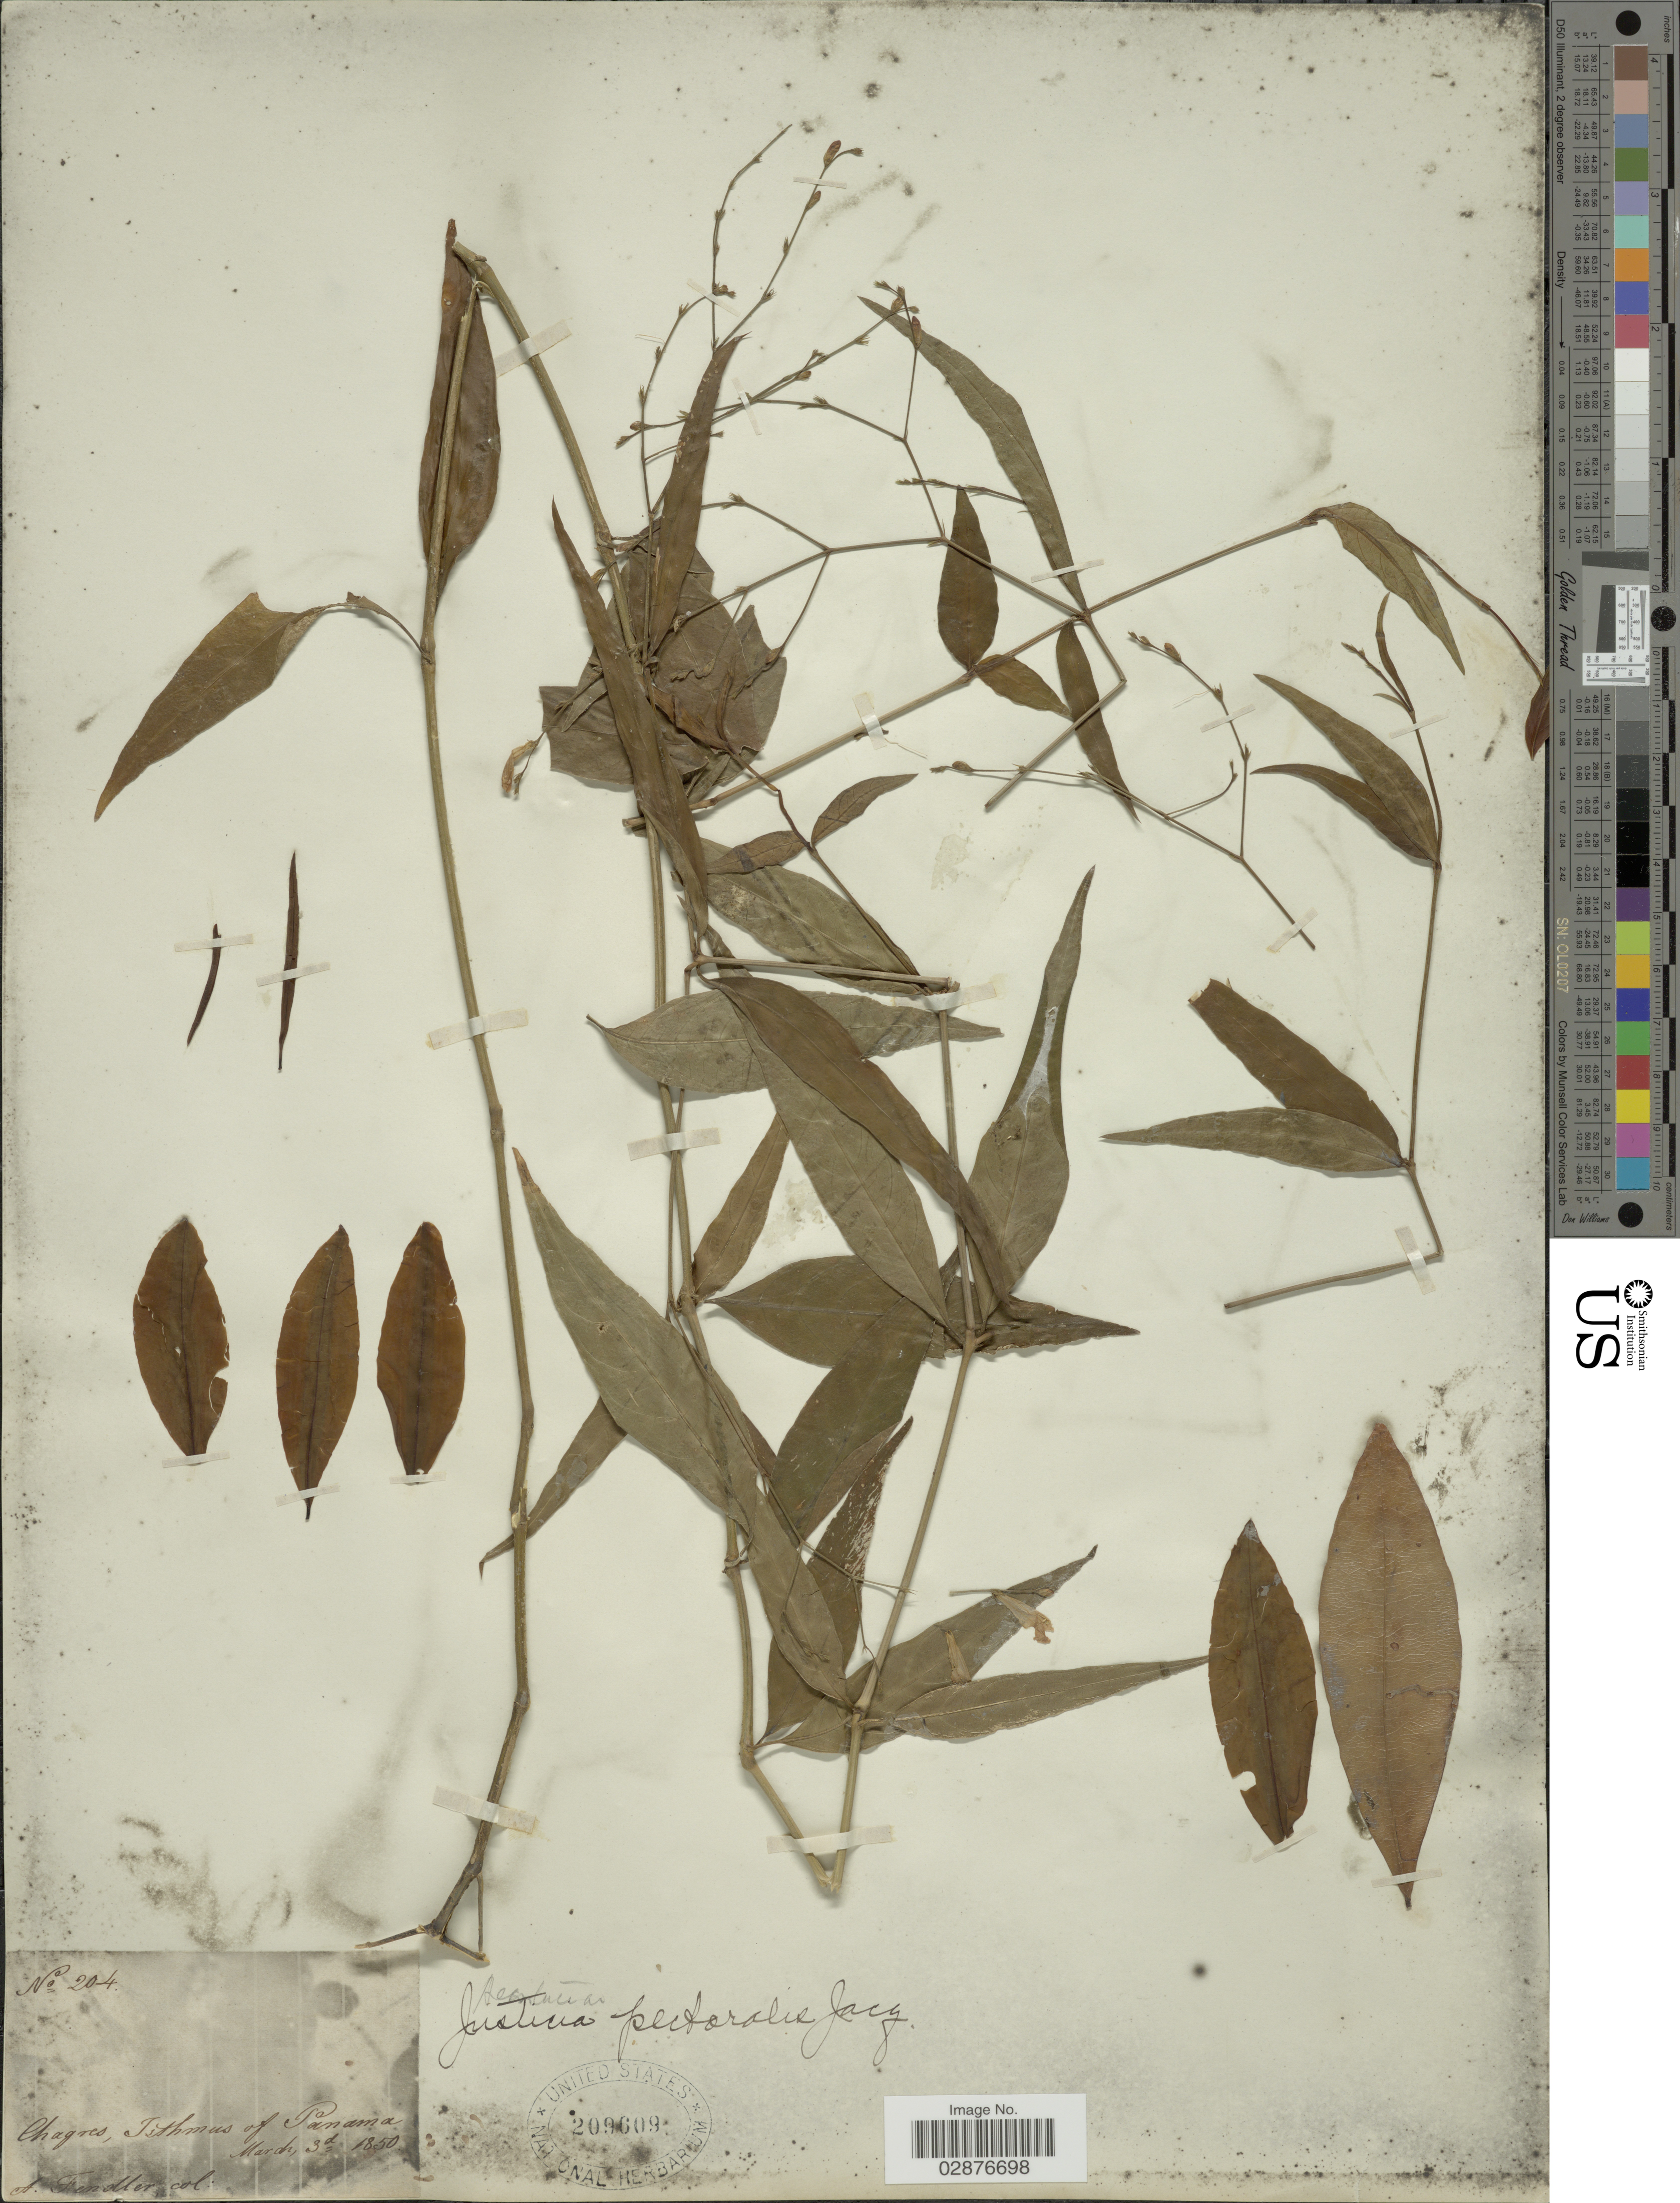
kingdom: Plantae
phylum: Tracheophyta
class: Magnoliopsida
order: Lamiales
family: Acanthaceae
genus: Justicia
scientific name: Justicia pectoralis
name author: Jacq.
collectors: A. Fendler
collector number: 204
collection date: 1850-03-03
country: Panama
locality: Chagres, Isthmus of Panama.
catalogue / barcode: US 209609